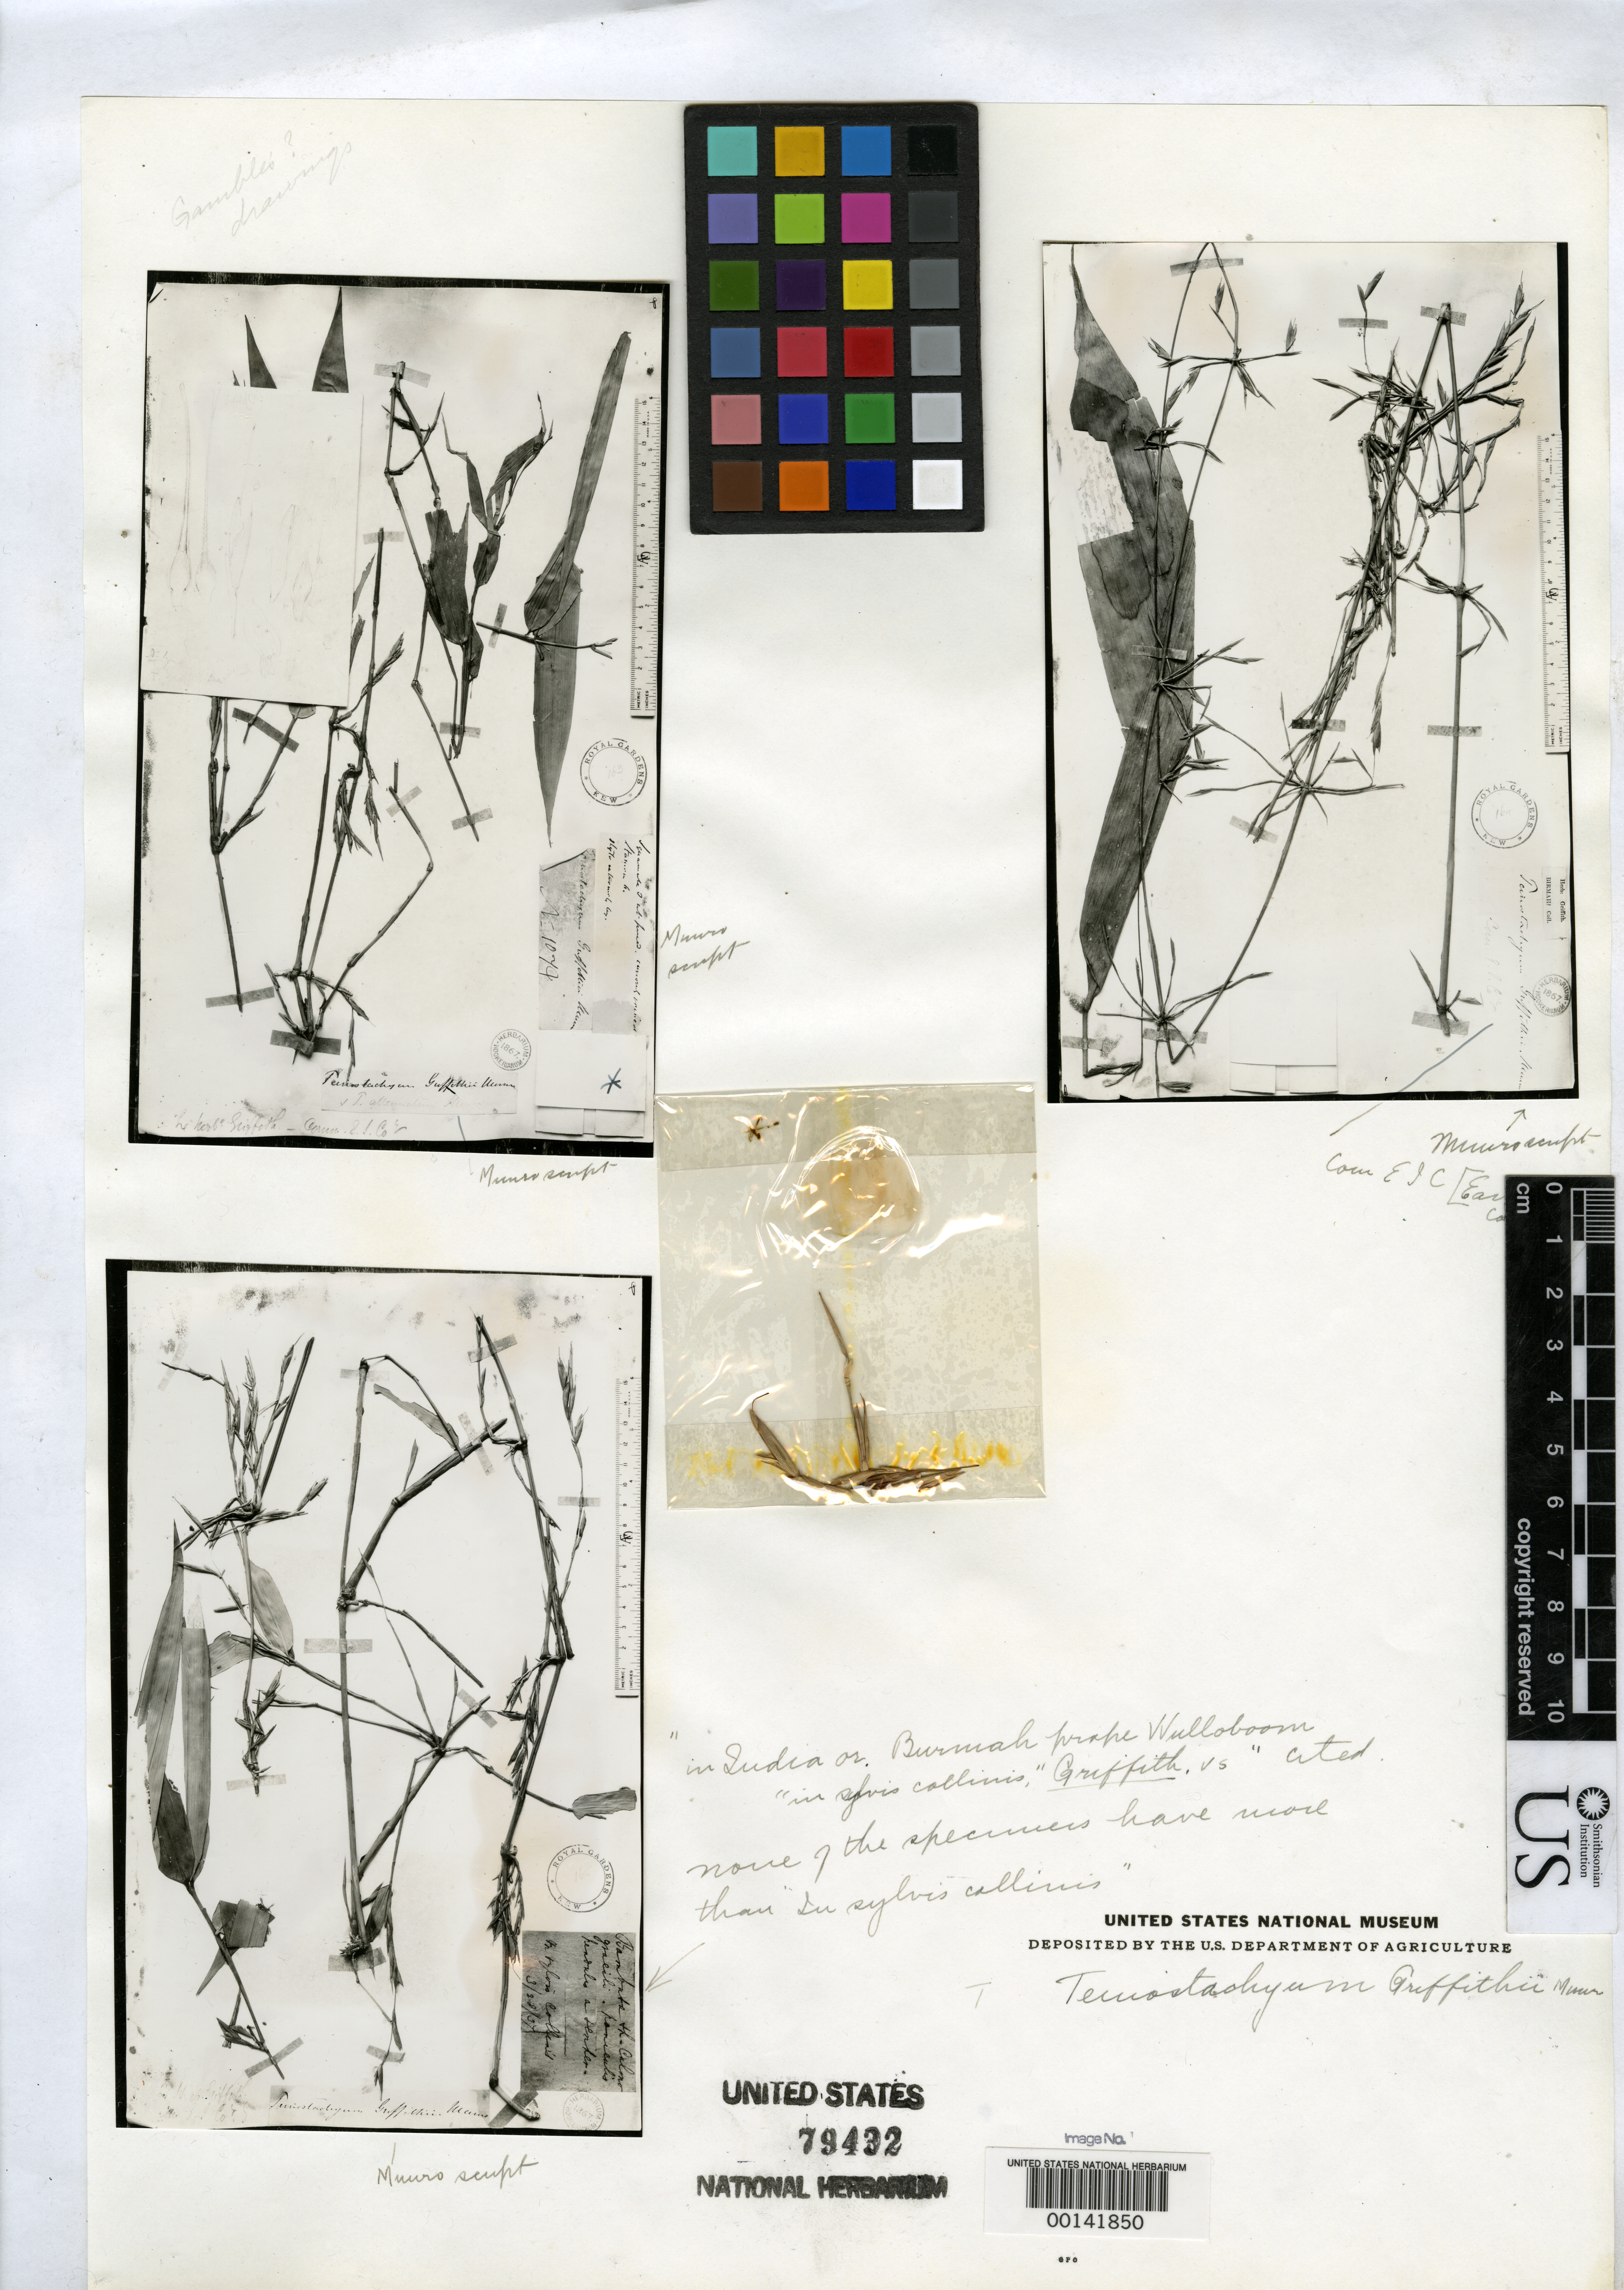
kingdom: Plantae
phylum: Tracheophyta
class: Liliopsida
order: Poales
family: Poaceae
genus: Teinostachyum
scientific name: Teinostachyum griffithii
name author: Munro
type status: Type Fragment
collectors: W. Griffith et al.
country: Myanmar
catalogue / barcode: US 79432